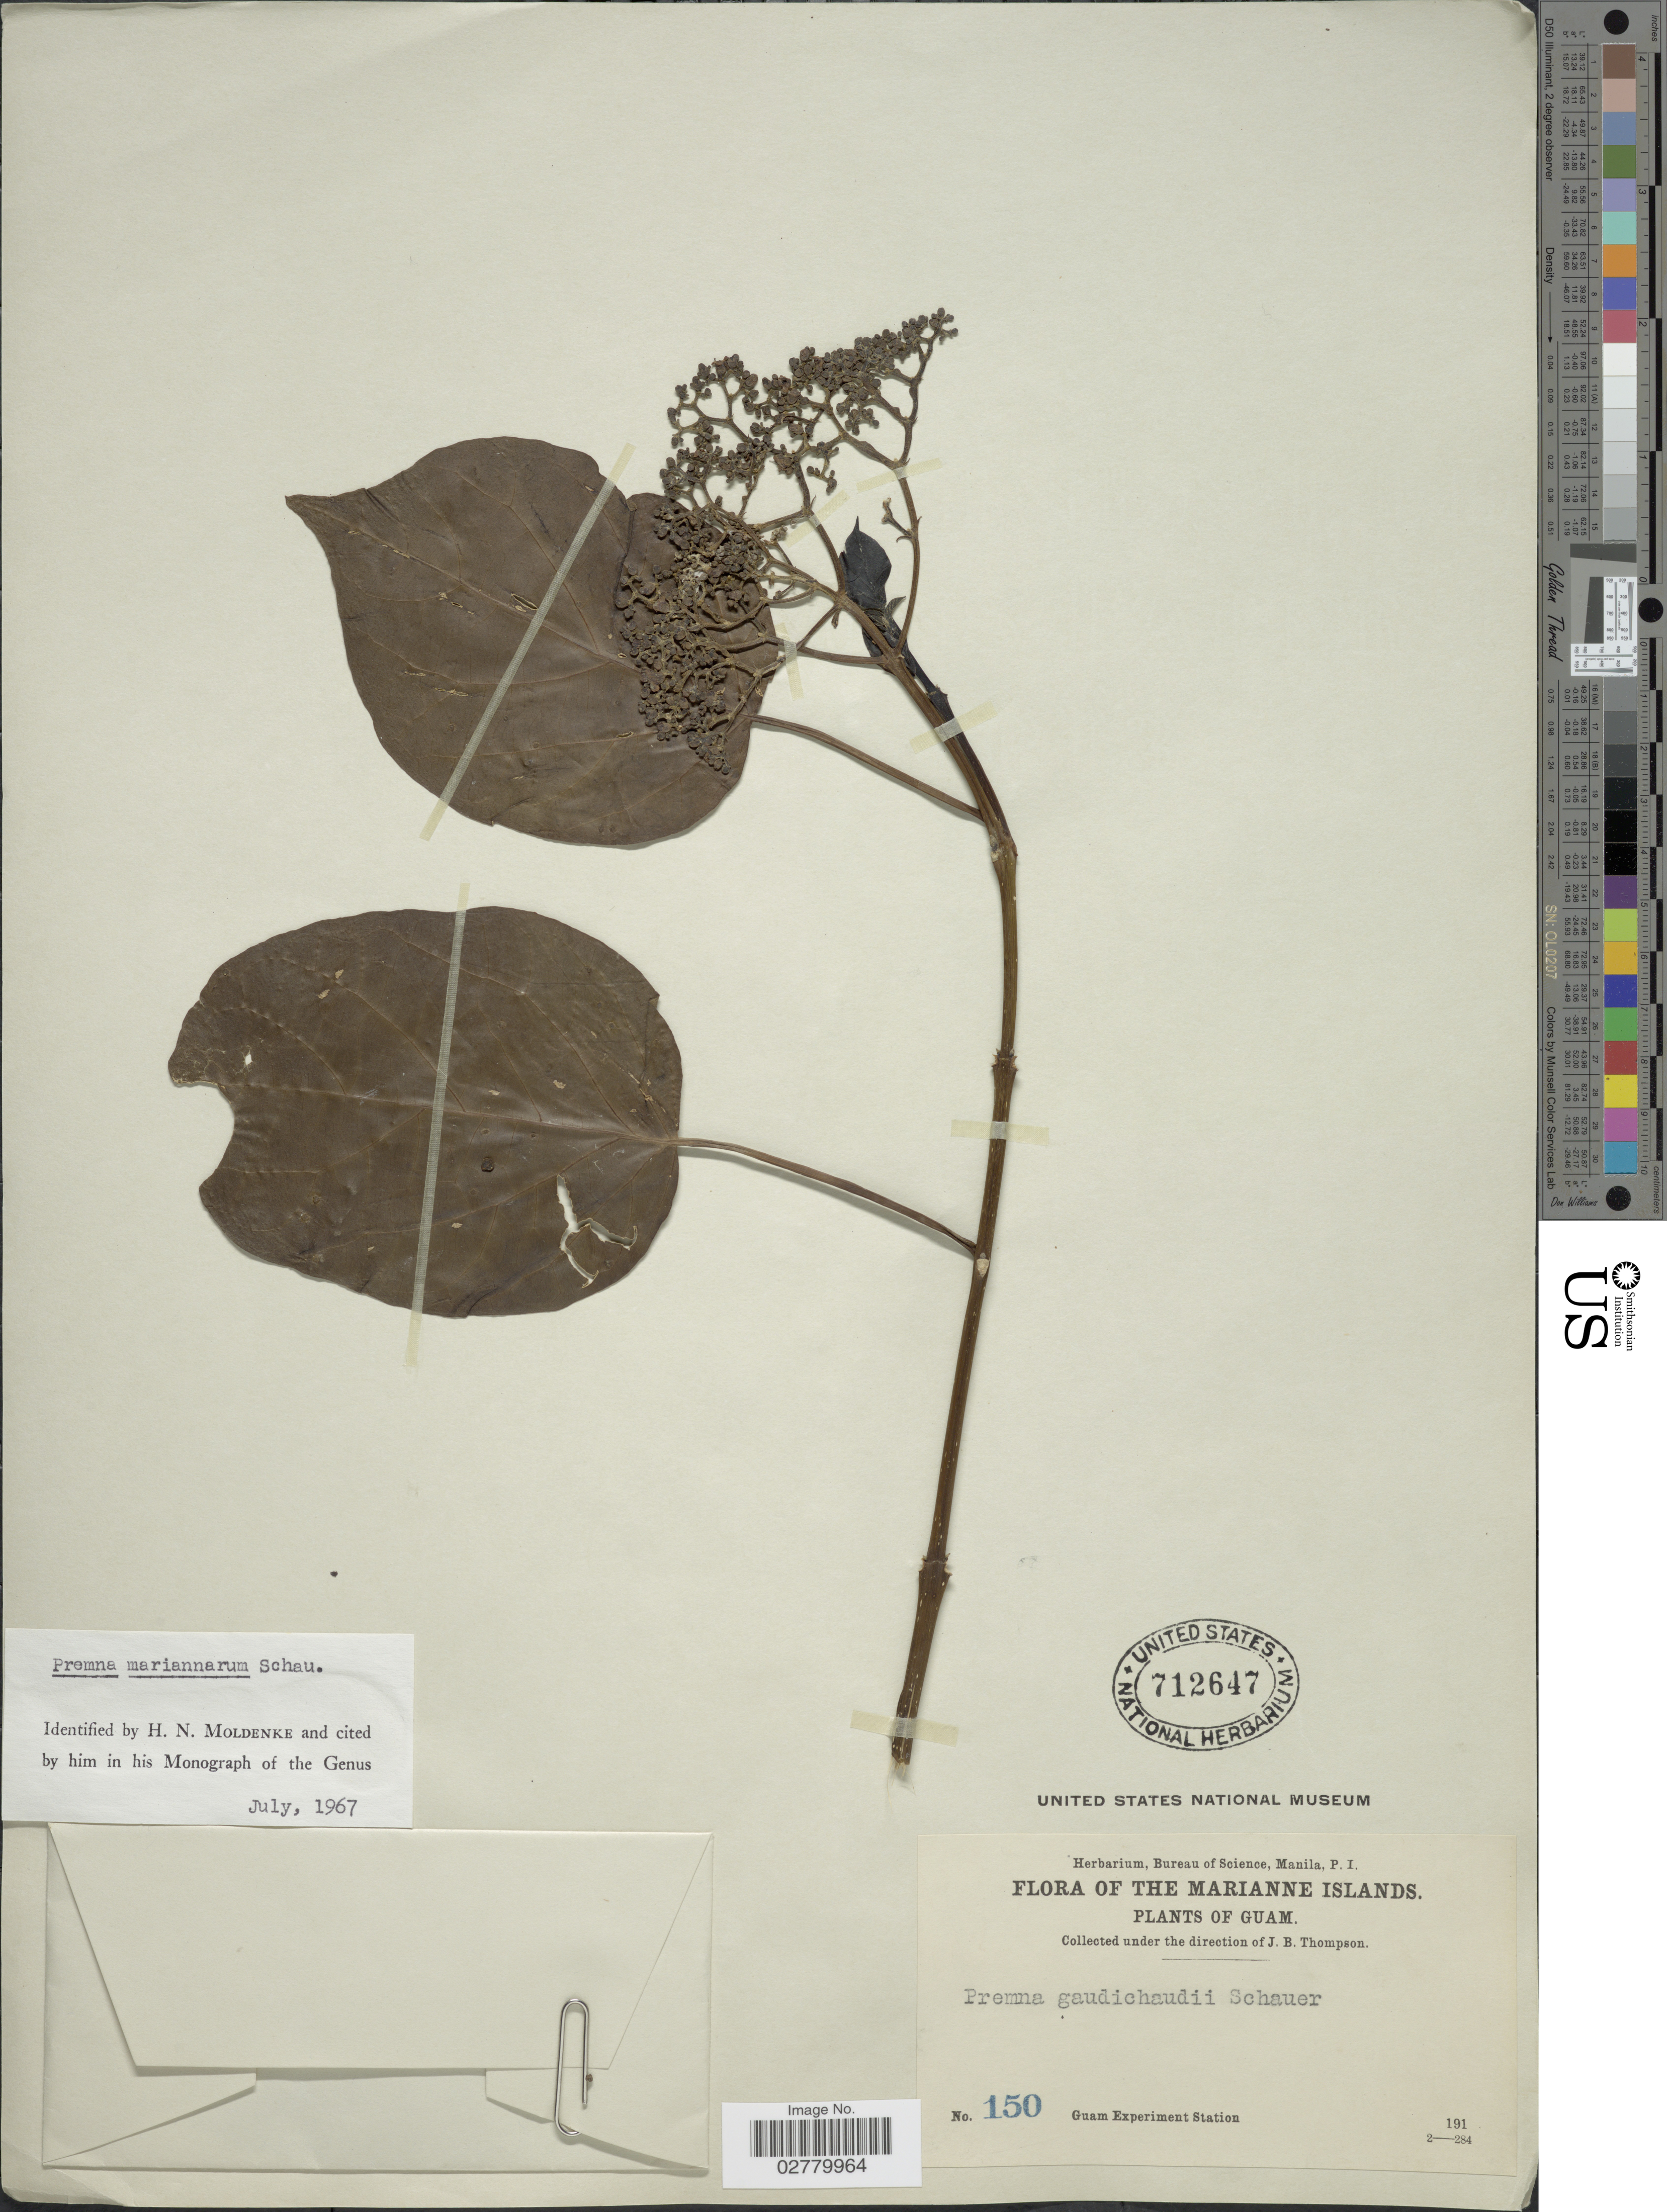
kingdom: Plantae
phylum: Tracheophyta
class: Magnoliopsida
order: Lamiales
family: Lamiaceae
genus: Premna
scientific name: Premna mariannarum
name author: Schauer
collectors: Guam Exp. Sta.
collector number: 150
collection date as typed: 191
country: Guam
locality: The Marianne Islands.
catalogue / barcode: US 712647